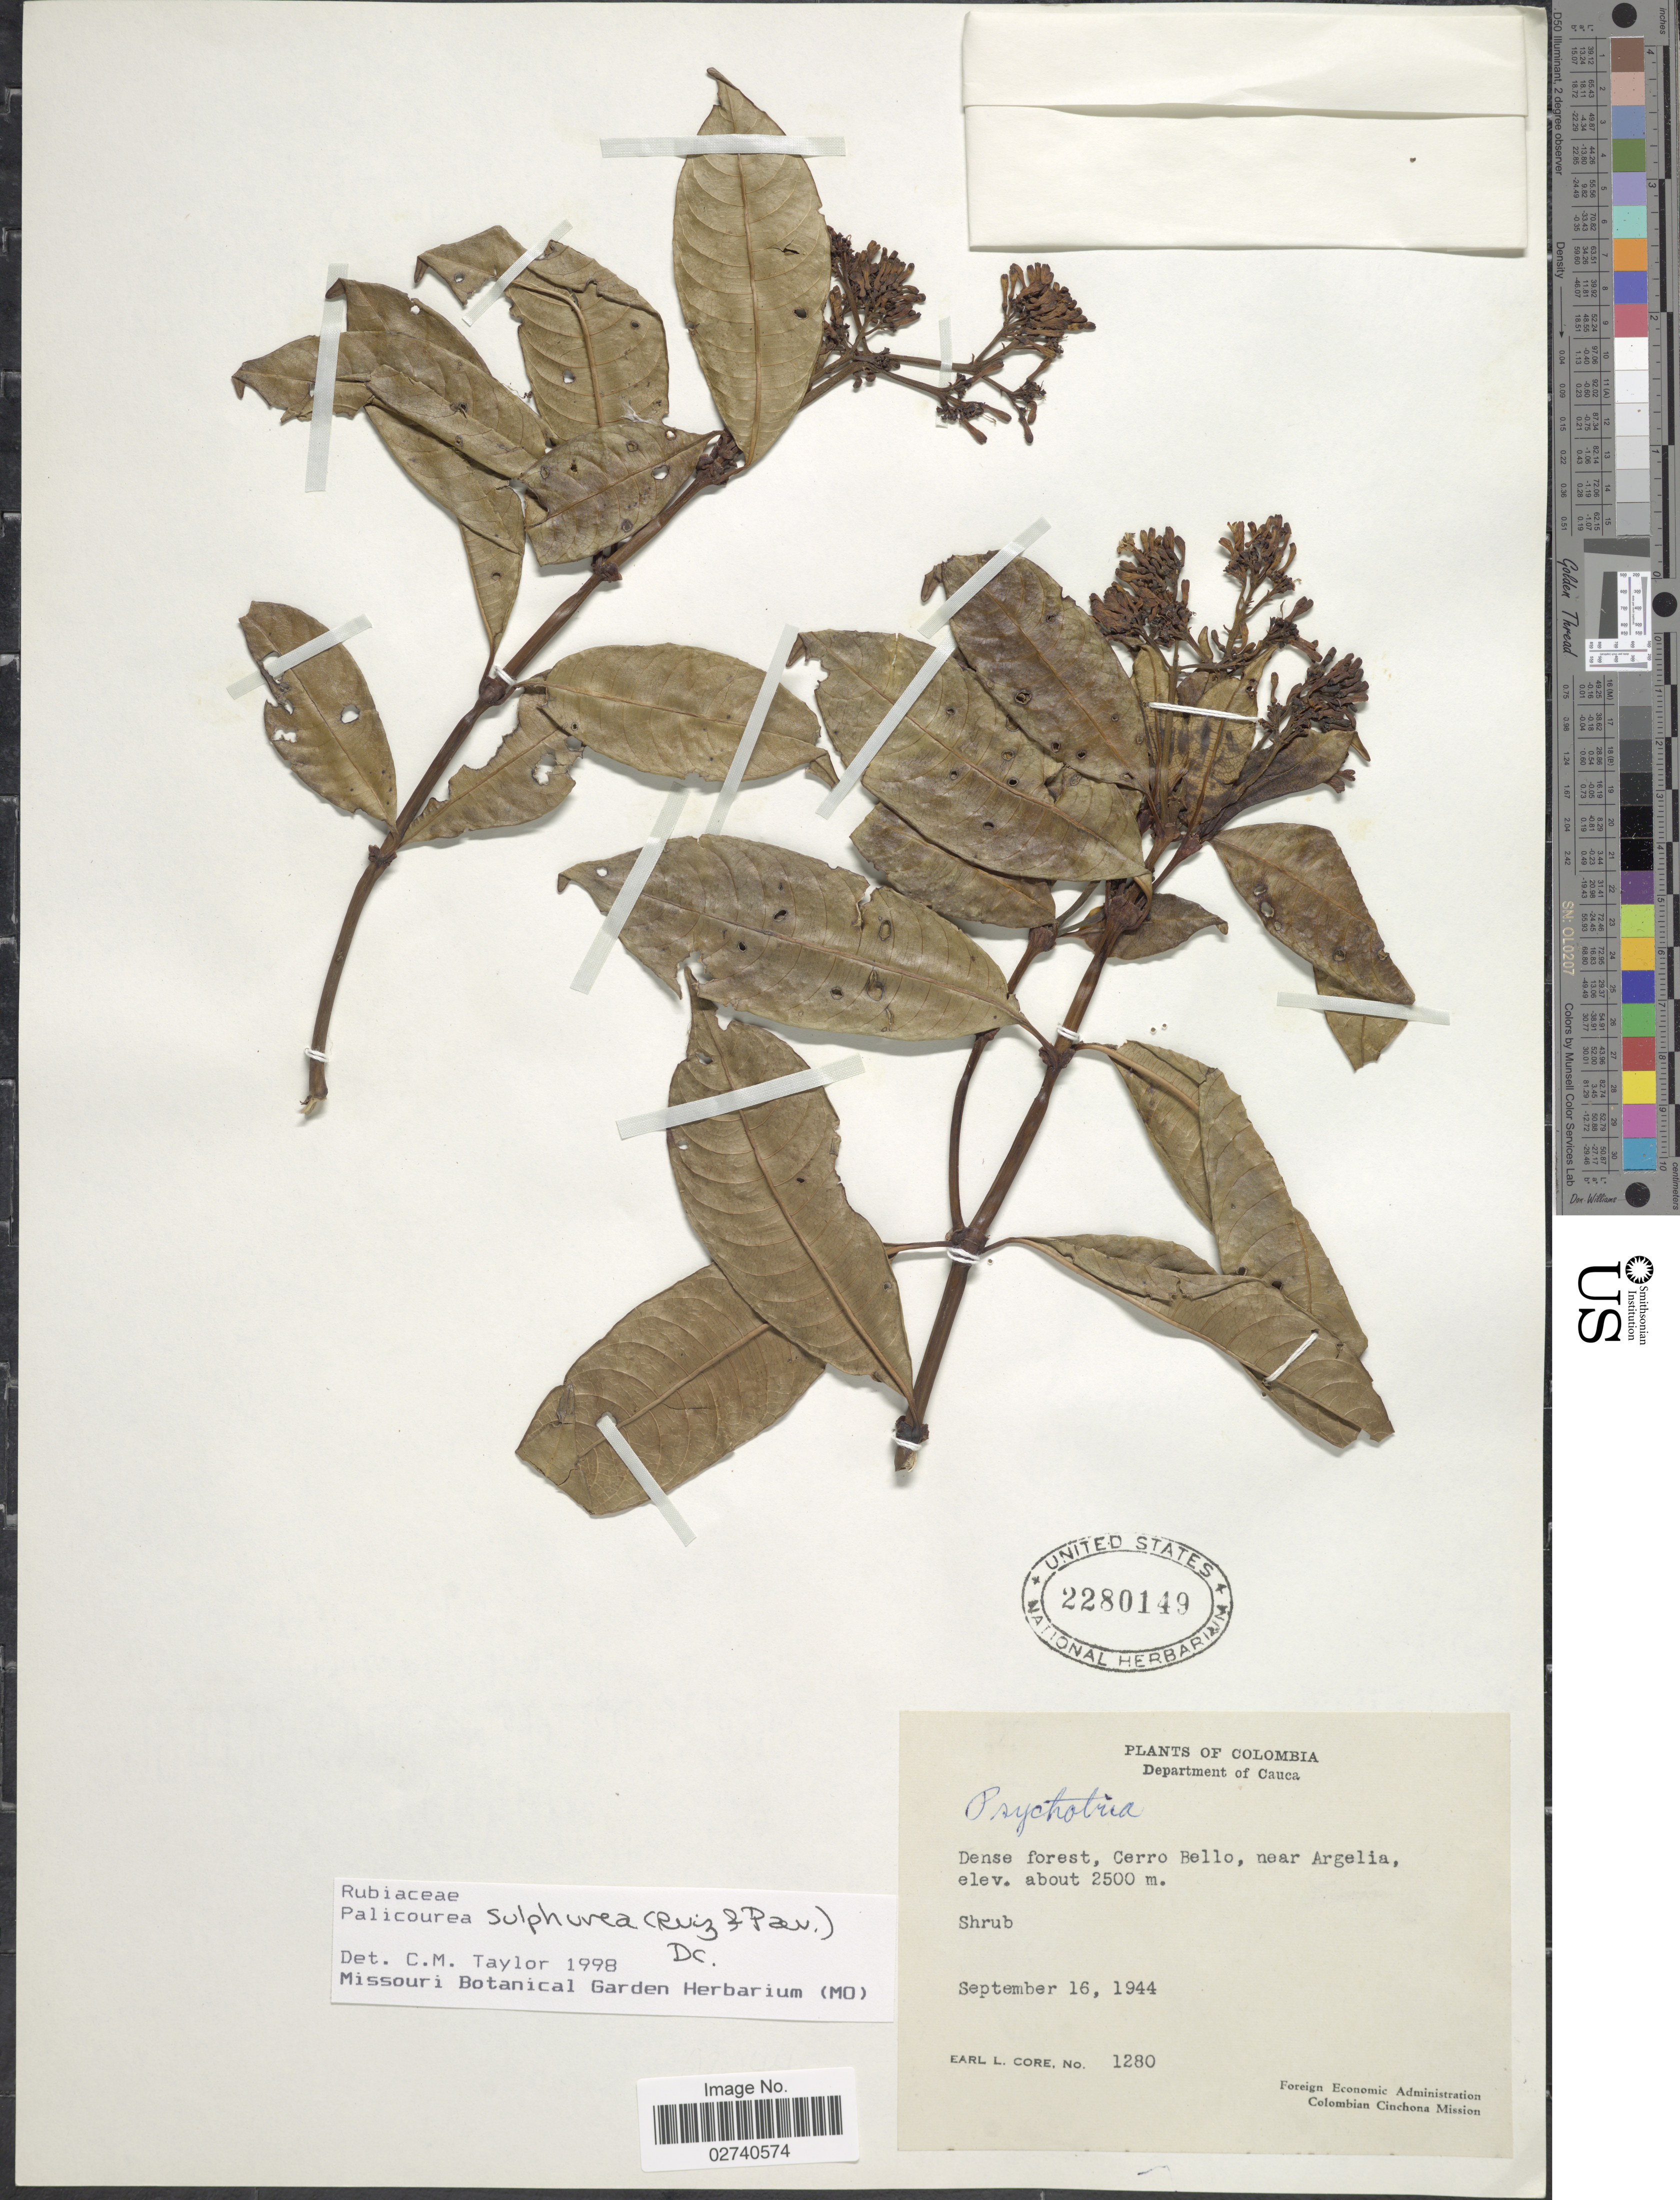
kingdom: Plantae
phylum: Tracheophyta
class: Magnoliopsida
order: Gentianales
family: Rubiaceae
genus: Palicourea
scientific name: Palicourea sulphurea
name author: (Ruiz & Pav.) DC.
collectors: E. L. Core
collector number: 1280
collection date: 1944-09-16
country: Colombia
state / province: Cauca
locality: Dense forest, Cerro Bello, near Argelia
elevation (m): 2500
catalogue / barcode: US 2280149